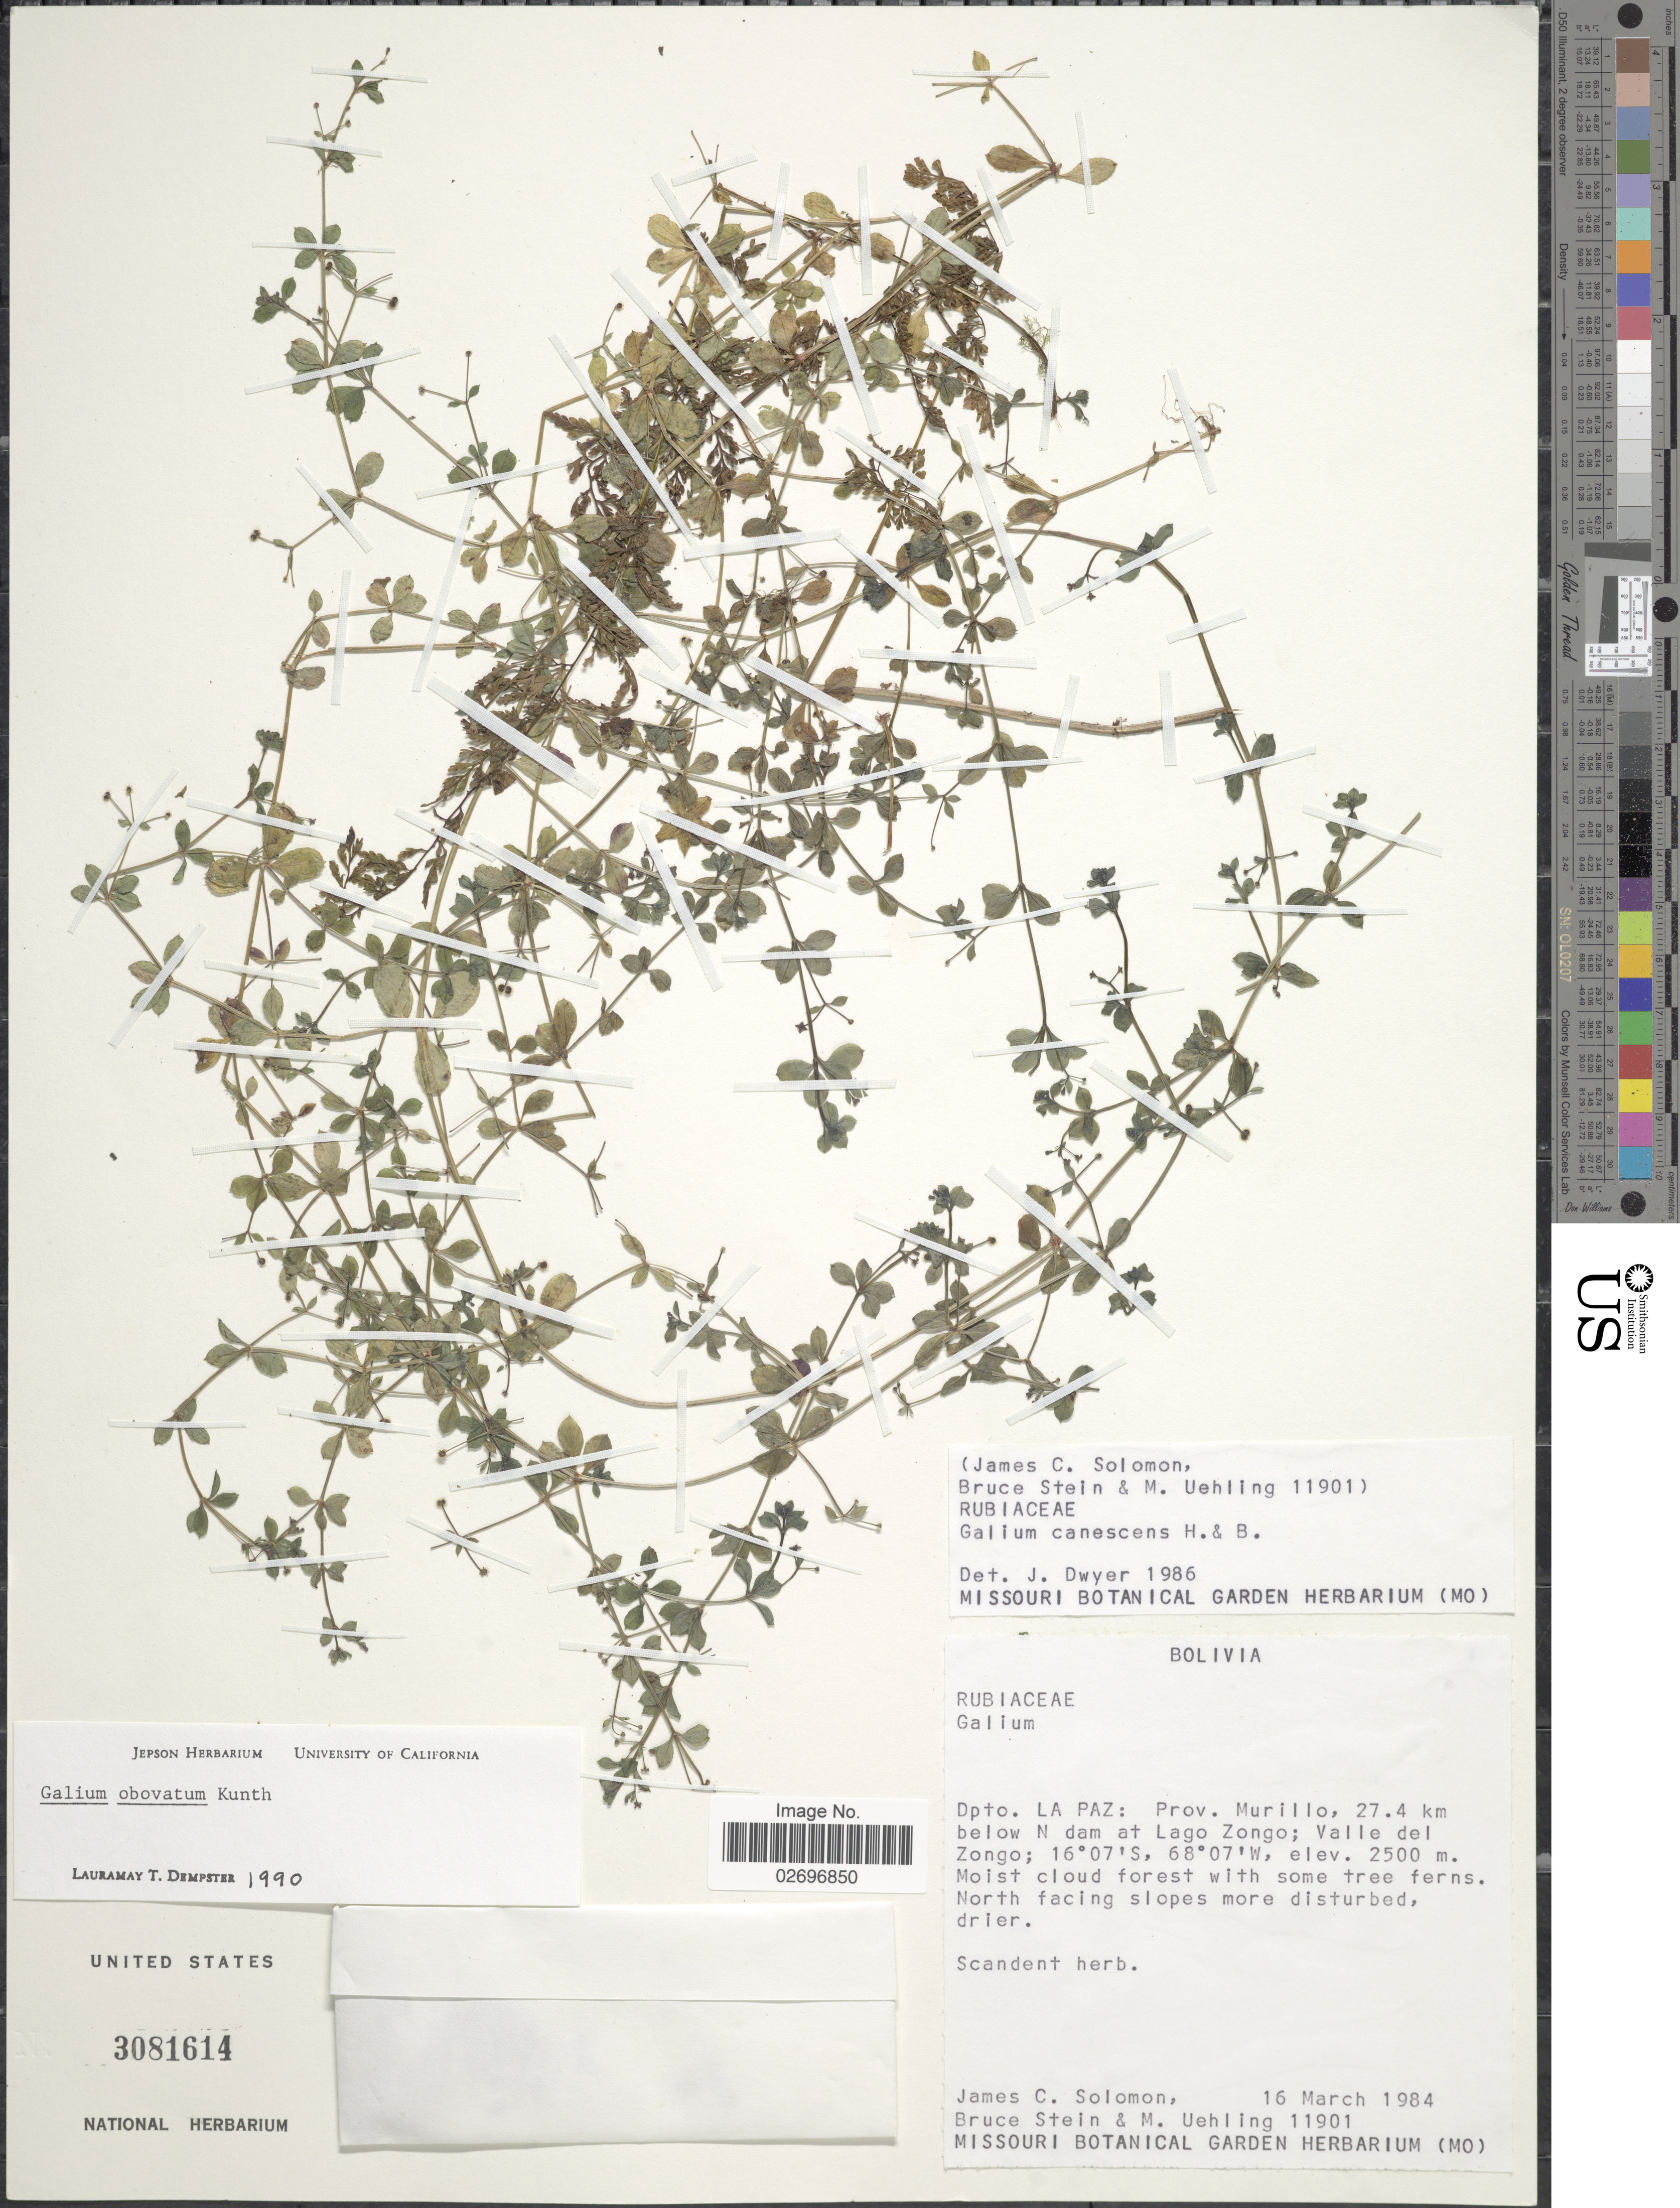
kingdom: Plantae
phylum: Tracheophyta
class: Magnoliopsida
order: Gentianales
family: Rubiaceae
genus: Galium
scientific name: Galium obovatum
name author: Kunth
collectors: J. C. Solomon, B. A. Stein & M. Uehling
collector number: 11901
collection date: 1984-03-16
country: Bolivia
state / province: La Paz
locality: Prov. Murillo, 27.4 km below N dam at Lago Zongo; Valle del Zongo, mosit cloud forest, north facing slopes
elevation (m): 2500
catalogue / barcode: US 3081614